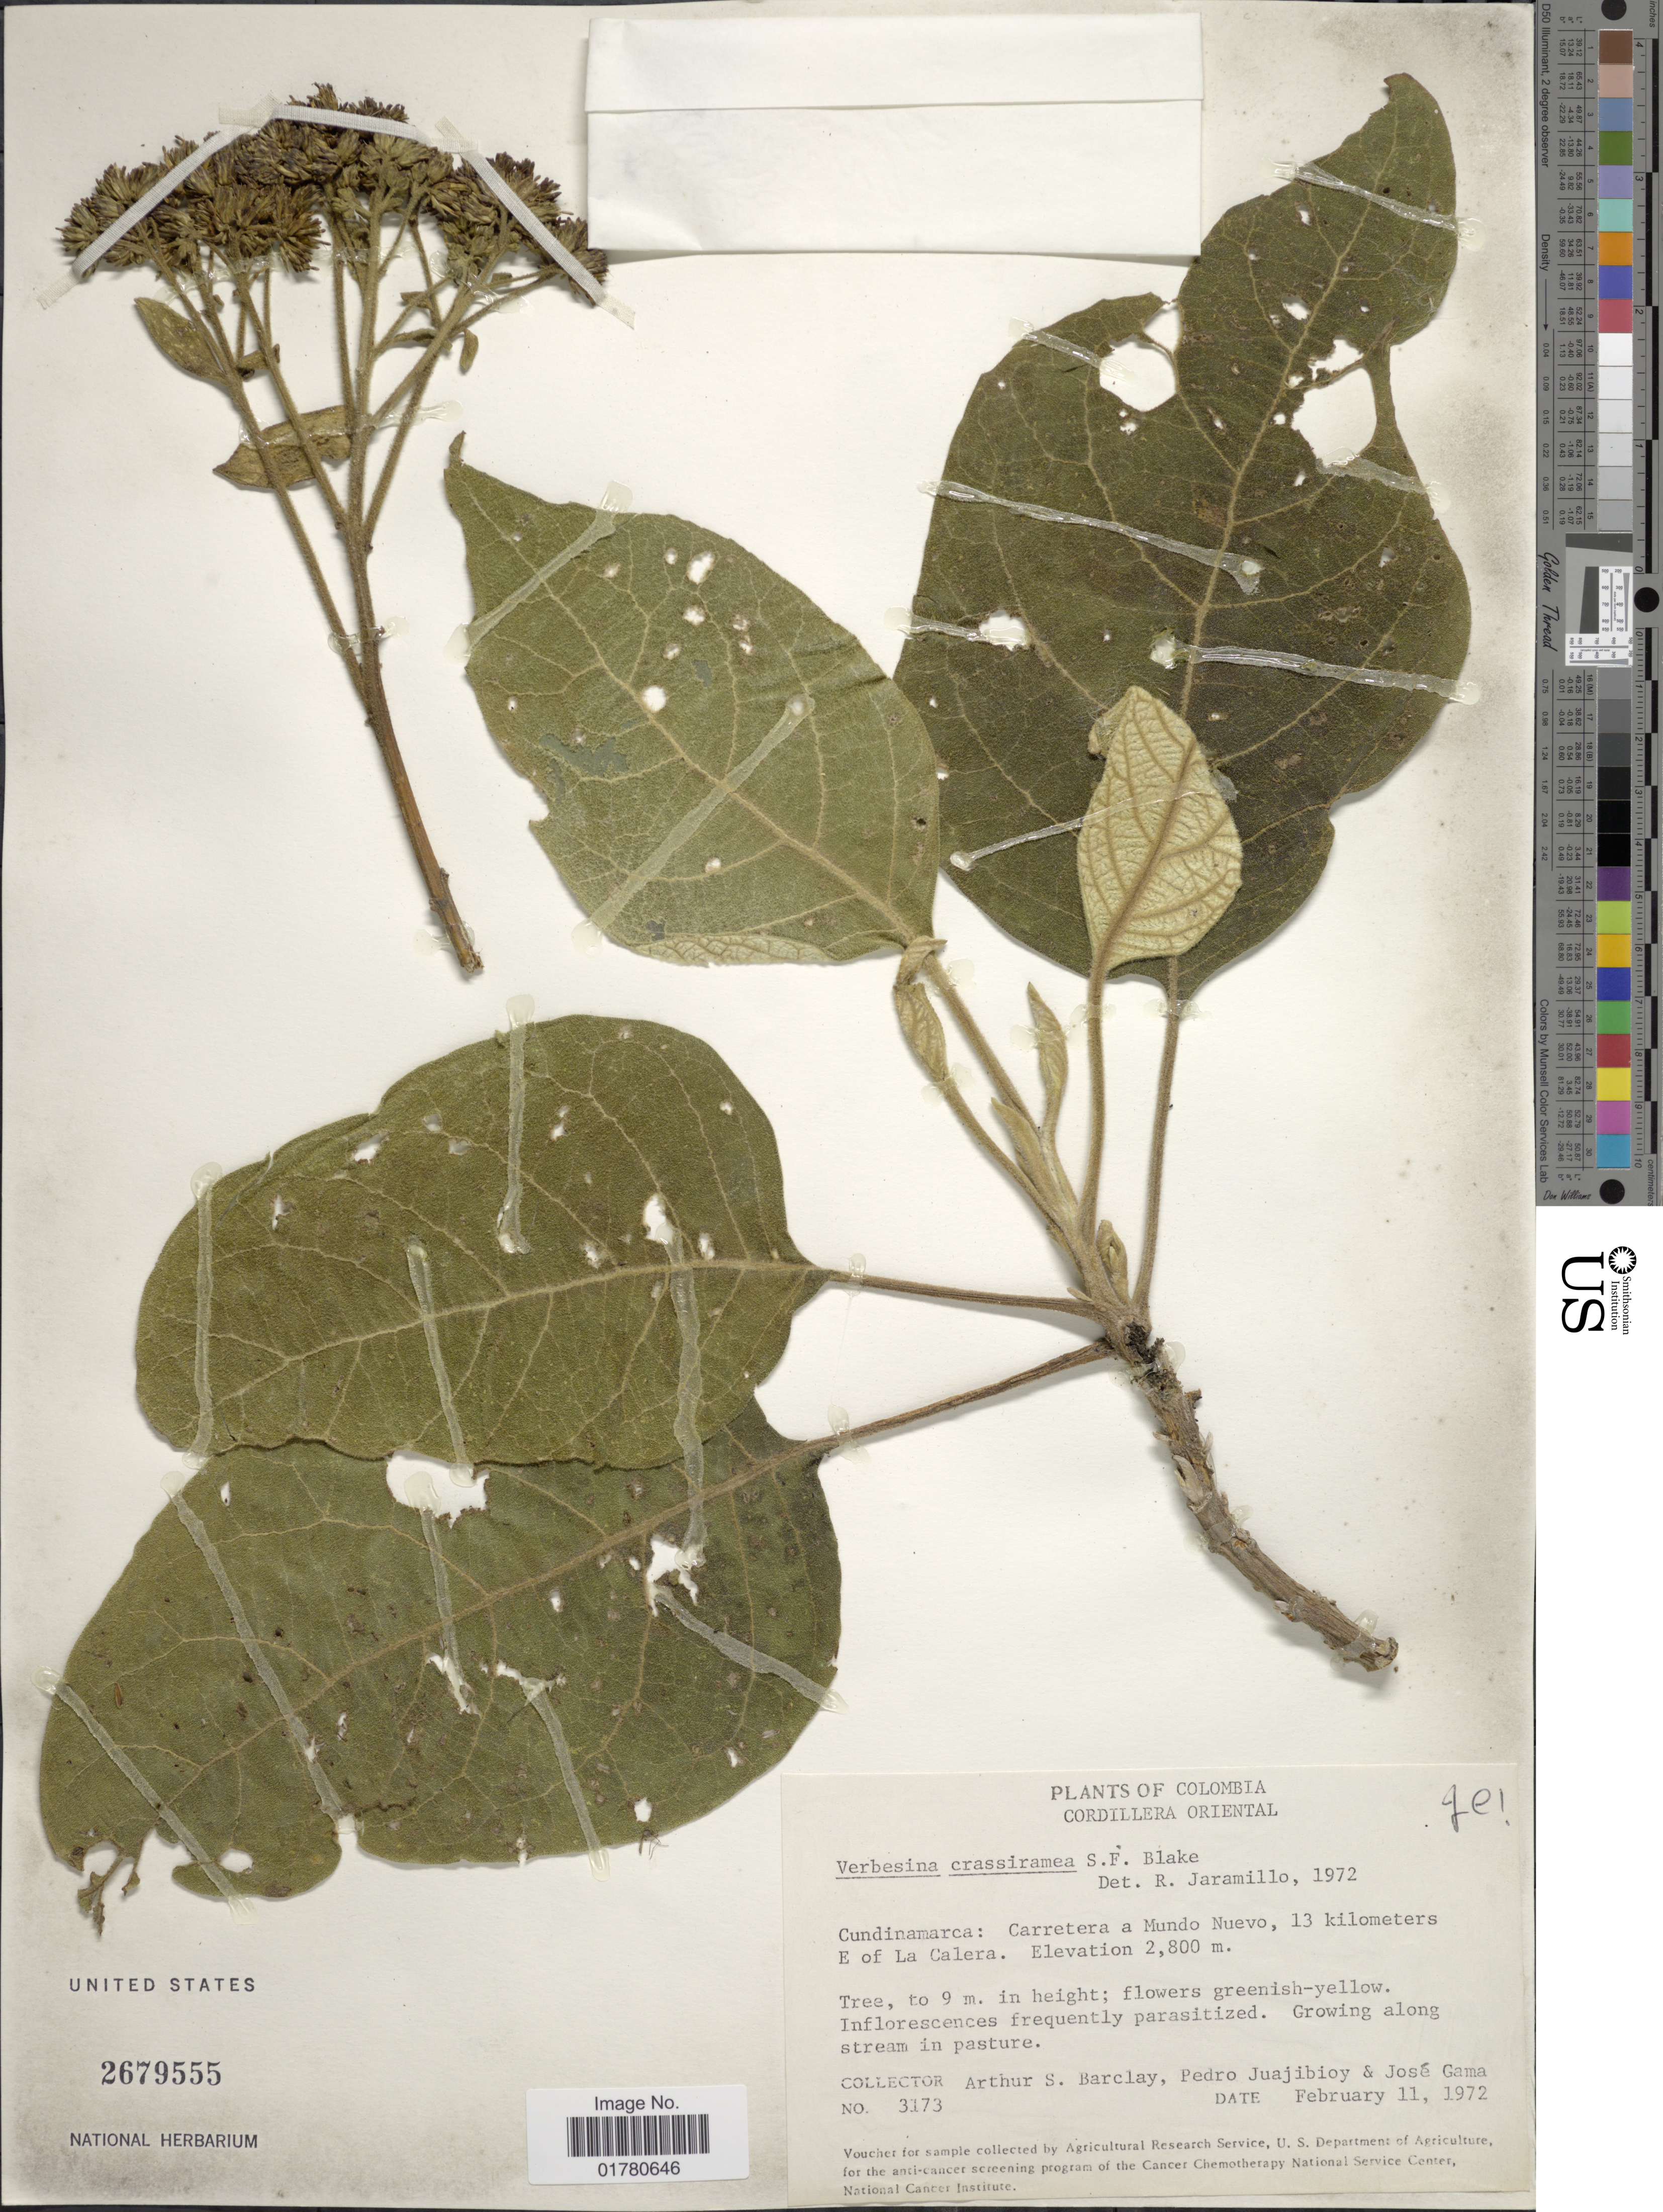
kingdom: Plantae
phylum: Tracheophyta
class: Magnoliopsida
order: Asterales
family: Asteraceae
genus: Verbesina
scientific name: Verbesina crassiramea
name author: S.F. Blake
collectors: A. S. Barclay, P. Juajibioy & J. Gama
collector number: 3173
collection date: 1972-02-11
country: Colombia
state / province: Cundinamarca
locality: Cordillera Oriental, Carretera a Mundo Nuevo, 13 kilometers E of La Calera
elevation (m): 2800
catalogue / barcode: US 2679555